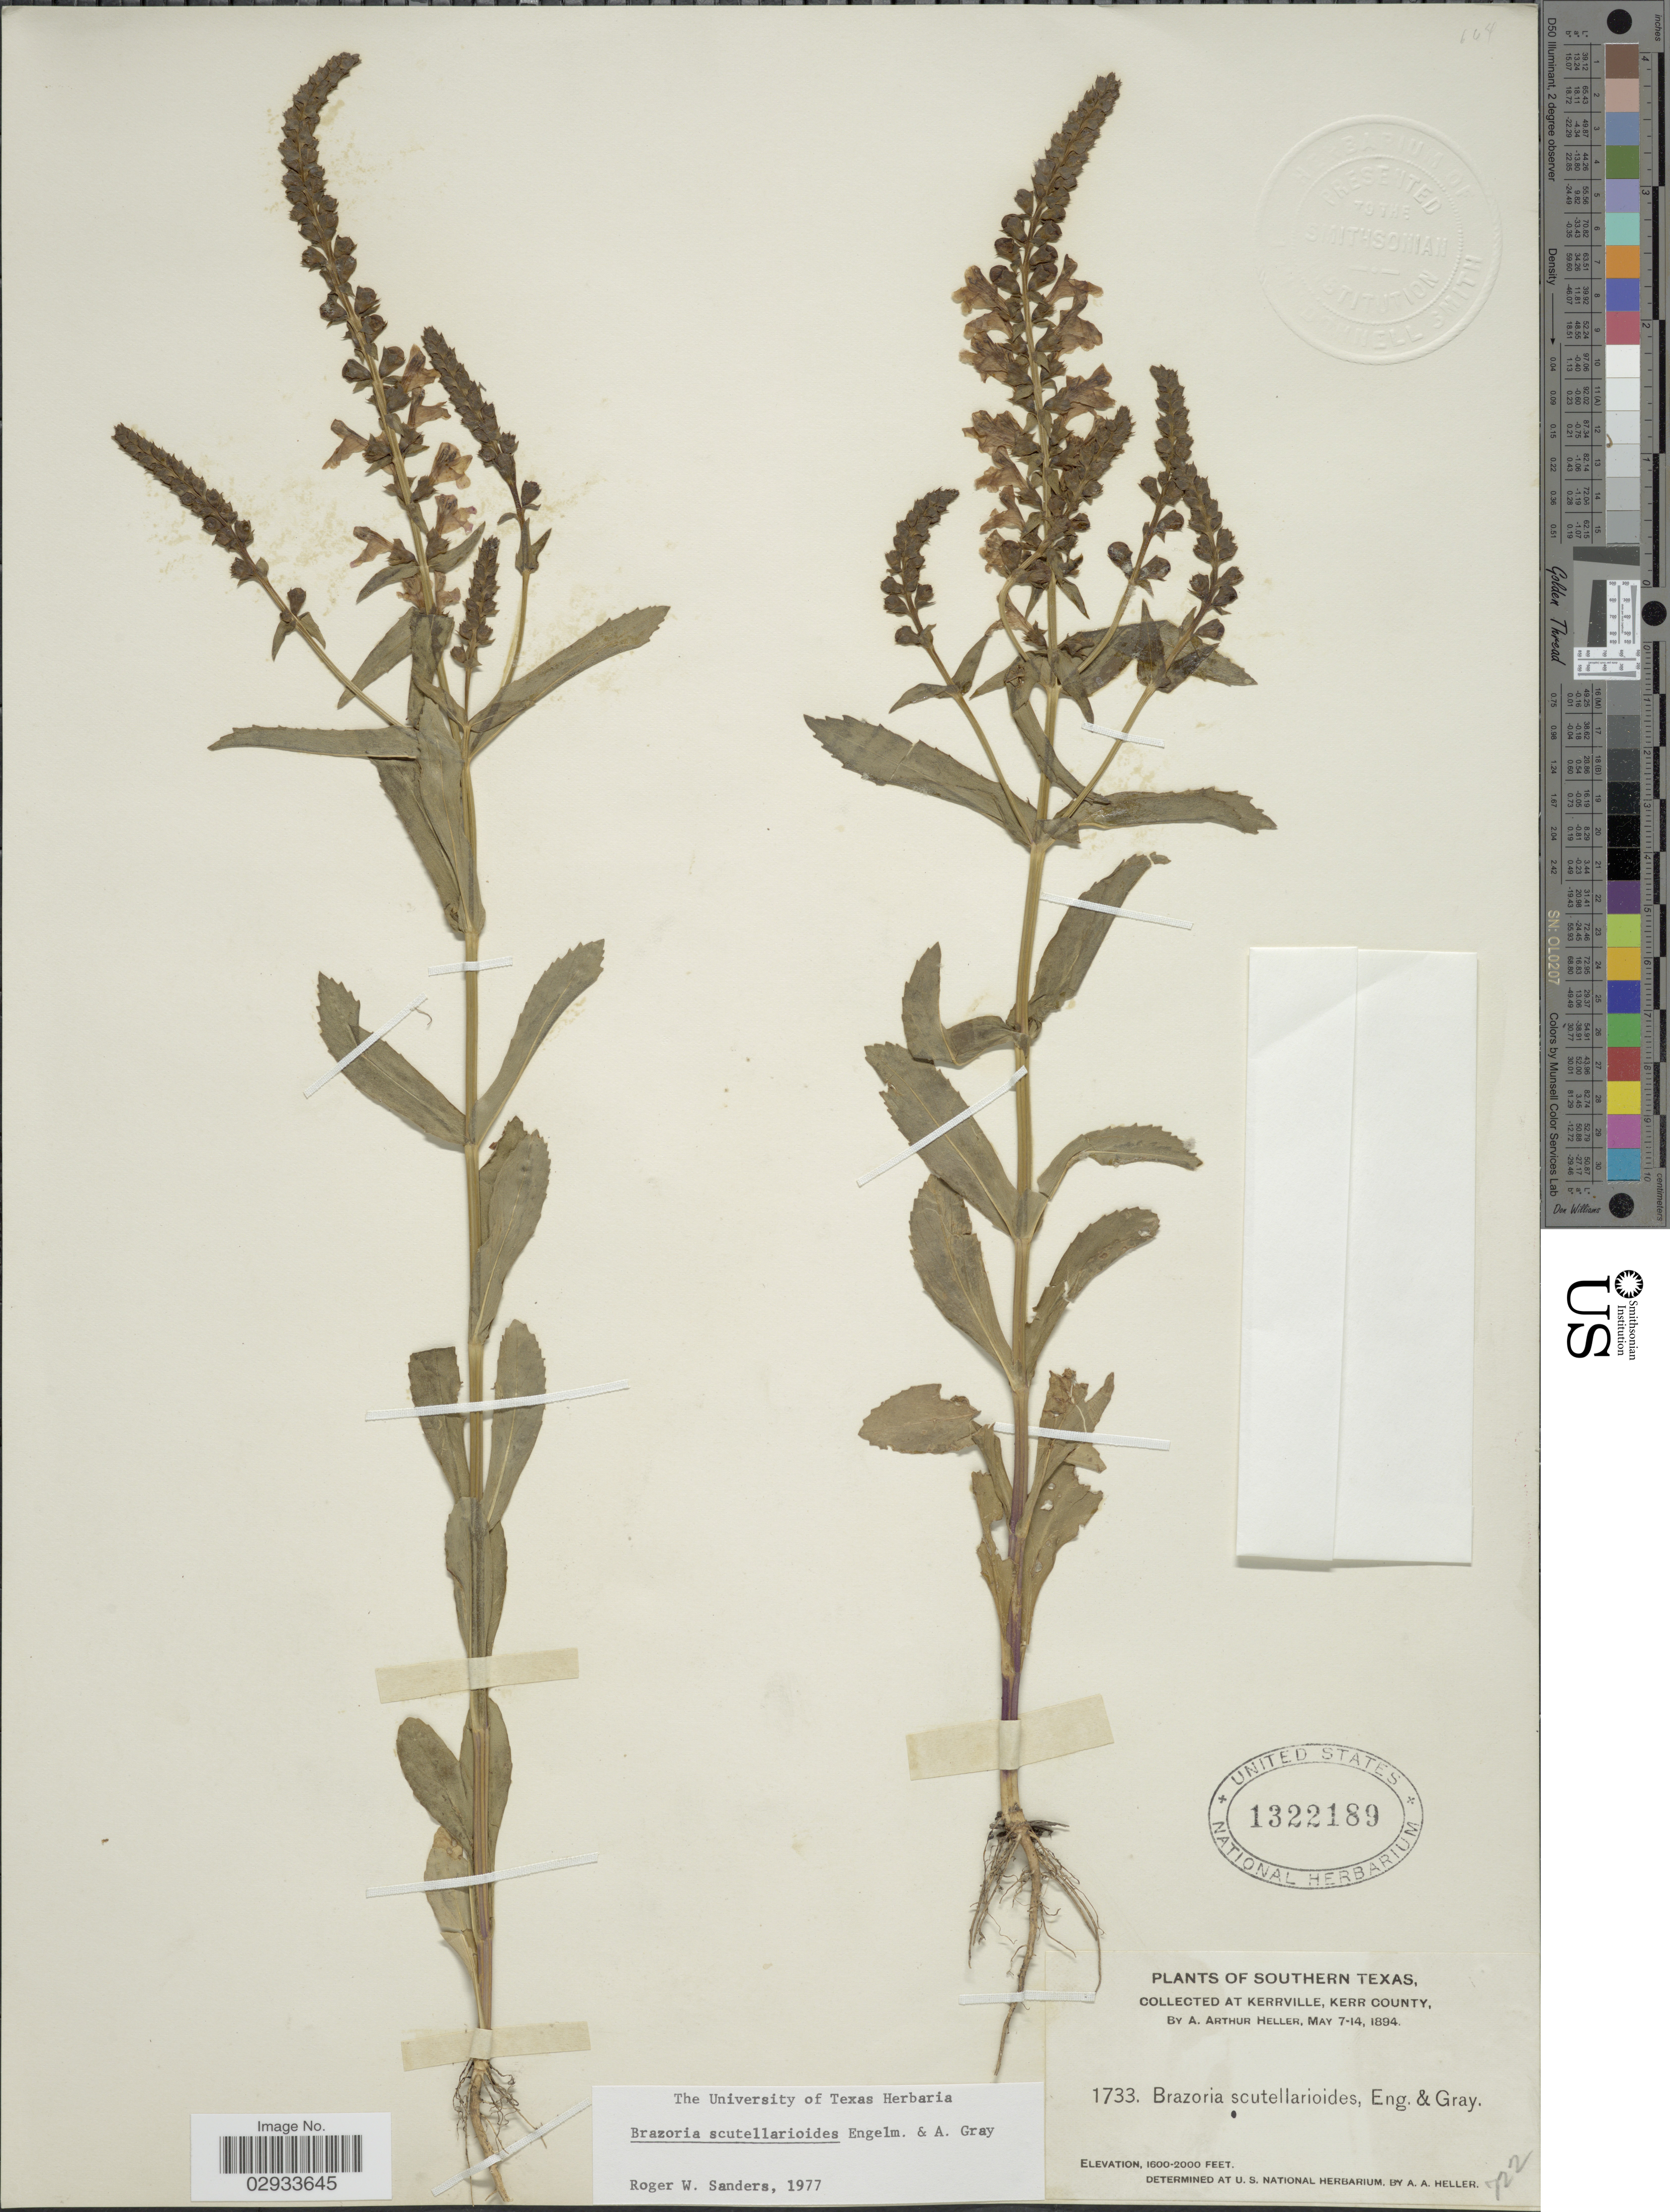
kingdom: Plantae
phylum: Tracheophyta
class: Magnoliopsida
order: Lamiales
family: Lamiaceae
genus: Brazoria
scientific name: Brazoria scutellarioides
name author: Engelm. & A. Gray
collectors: A. A. Heller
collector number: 1733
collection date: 1894-05-07/1894-05-14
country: United States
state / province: Texas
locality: Southern Texas, At Kerrville, Kerr County.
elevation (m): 488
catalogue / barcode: US 1322189